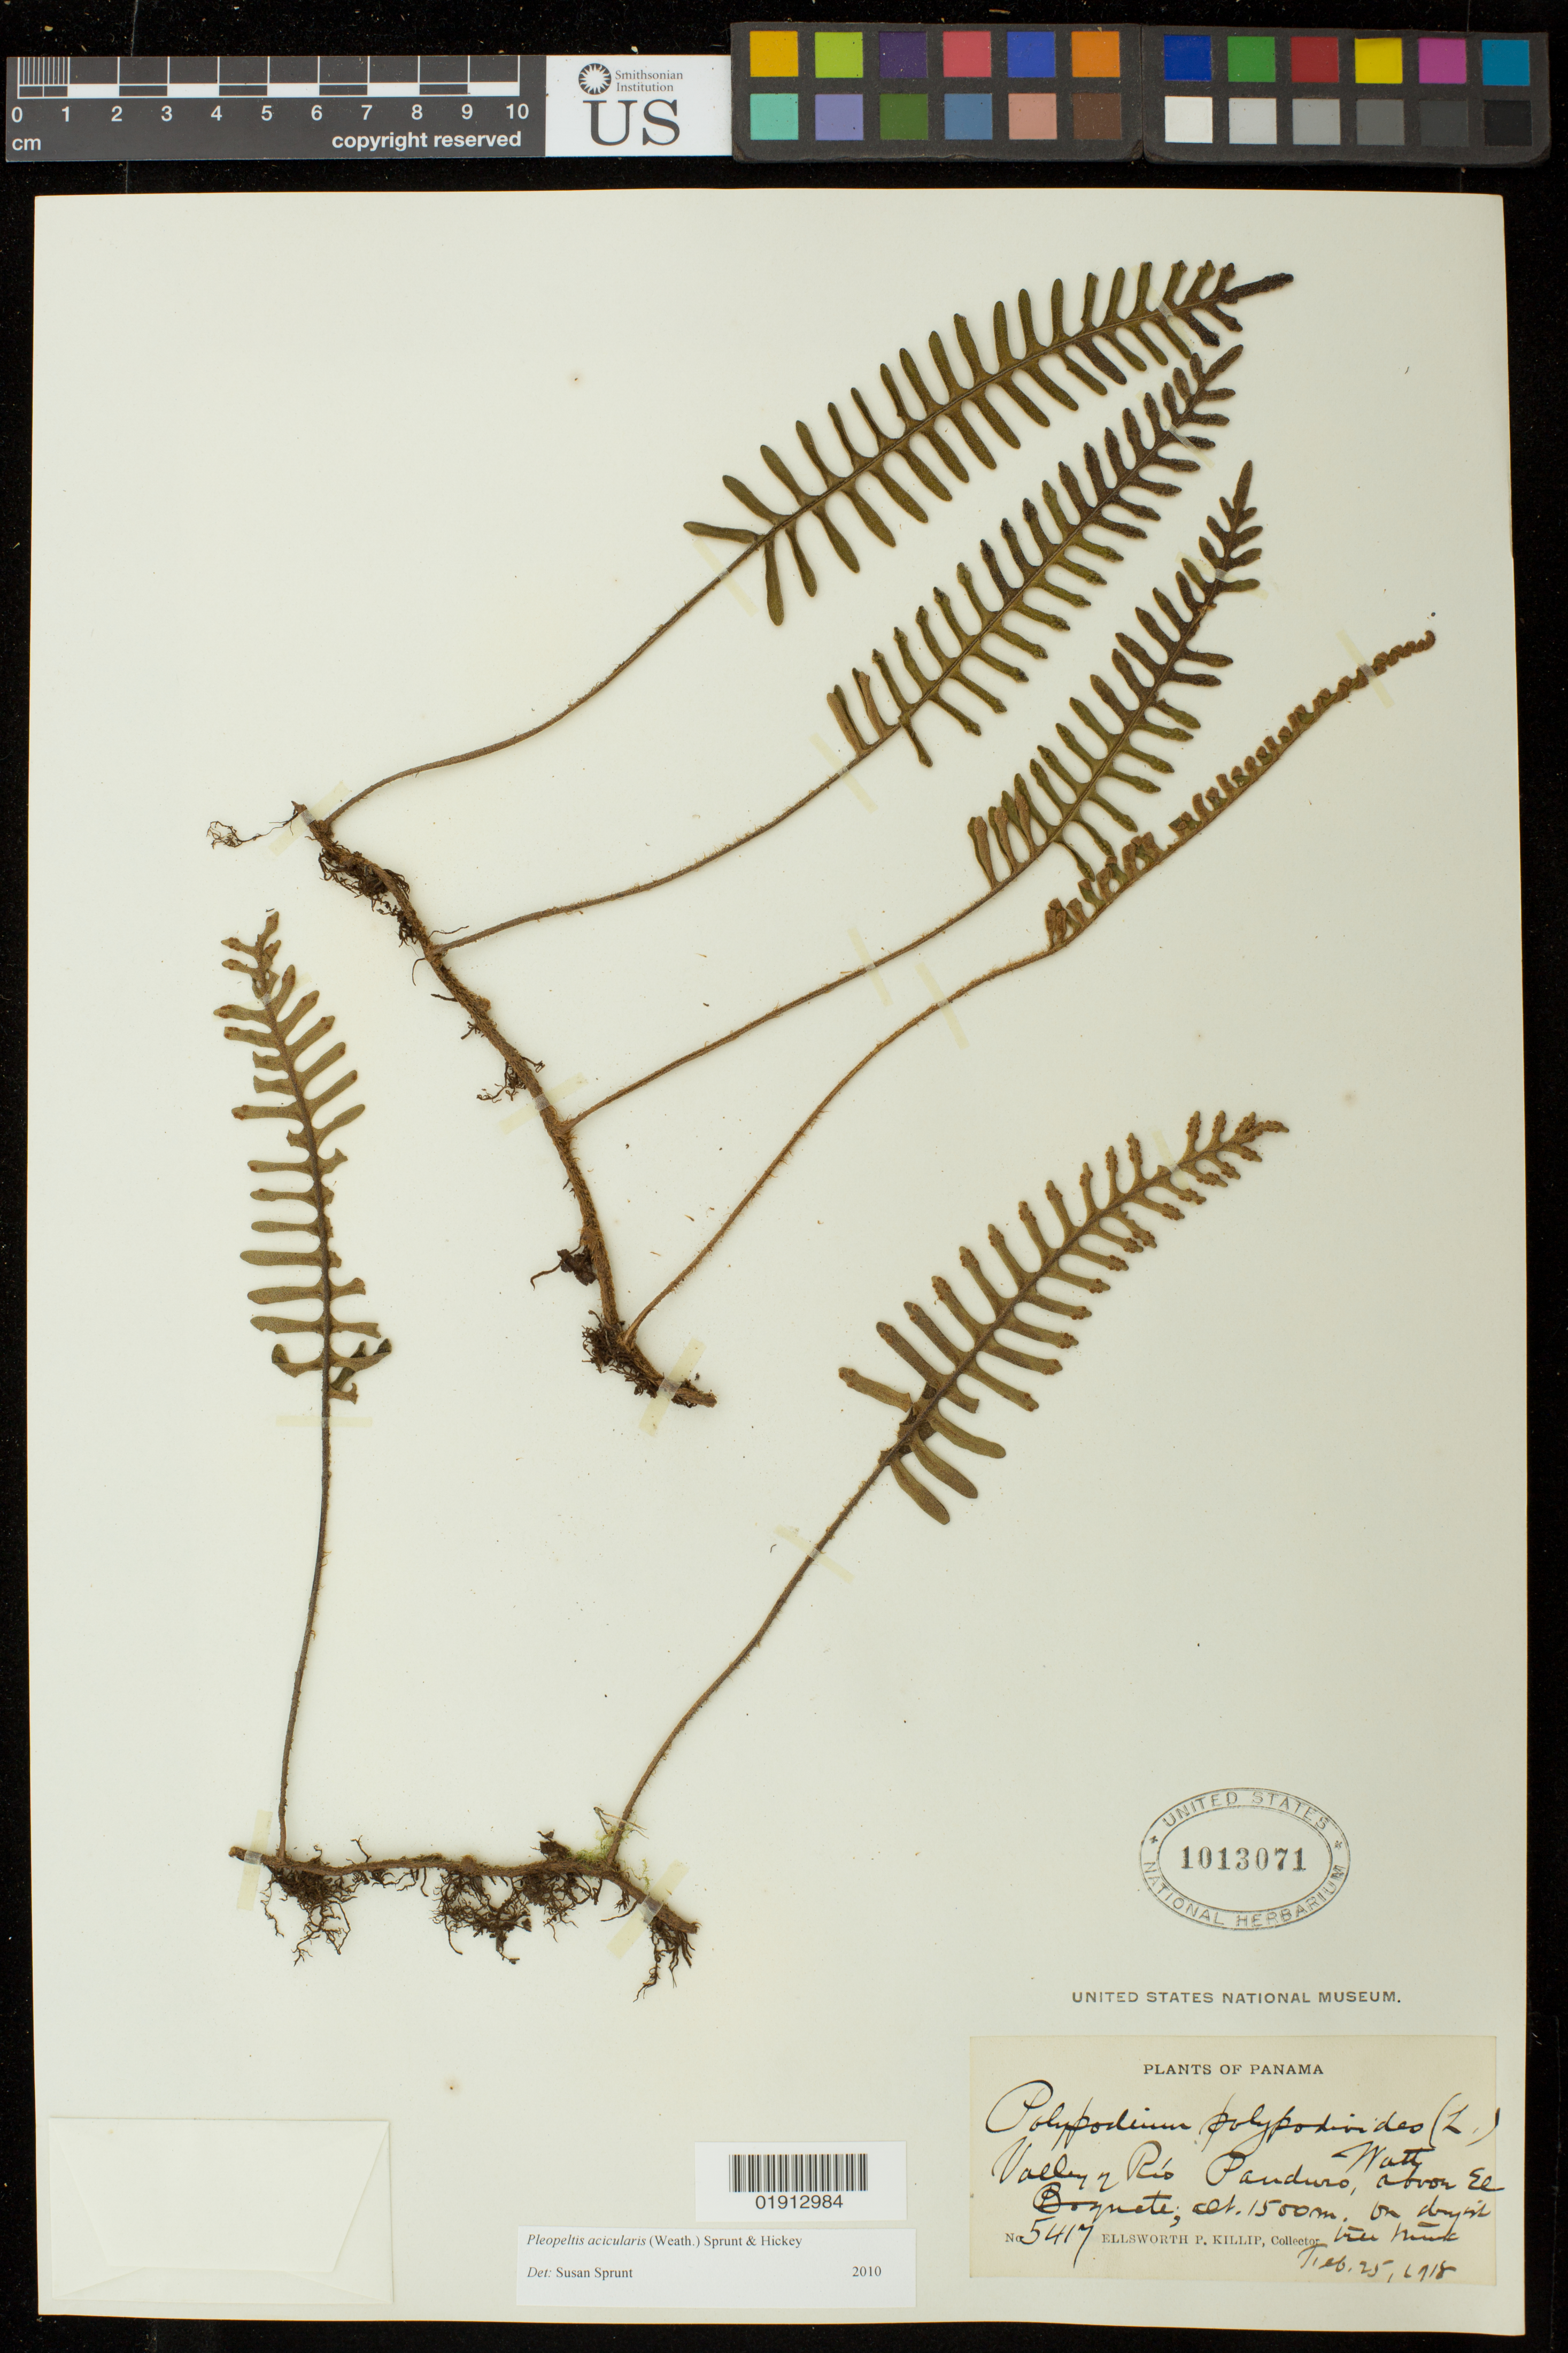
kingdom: Plantae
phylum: Tracheophyta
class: Polypodiopsida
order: Polypodiales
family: Polypodiaceae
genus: Pleopeltis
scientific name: Pleopeltis acicularis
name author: (Weath.) A.R. Sm. & Krömer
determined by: Sprunt, S. V.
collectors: E. P. Killip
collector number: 5417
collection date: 1918-02-25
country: Panama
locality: Valley of Rio Panduro, above El Boquete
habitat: On dry soil.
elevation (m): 1500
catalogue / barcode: US 1013071